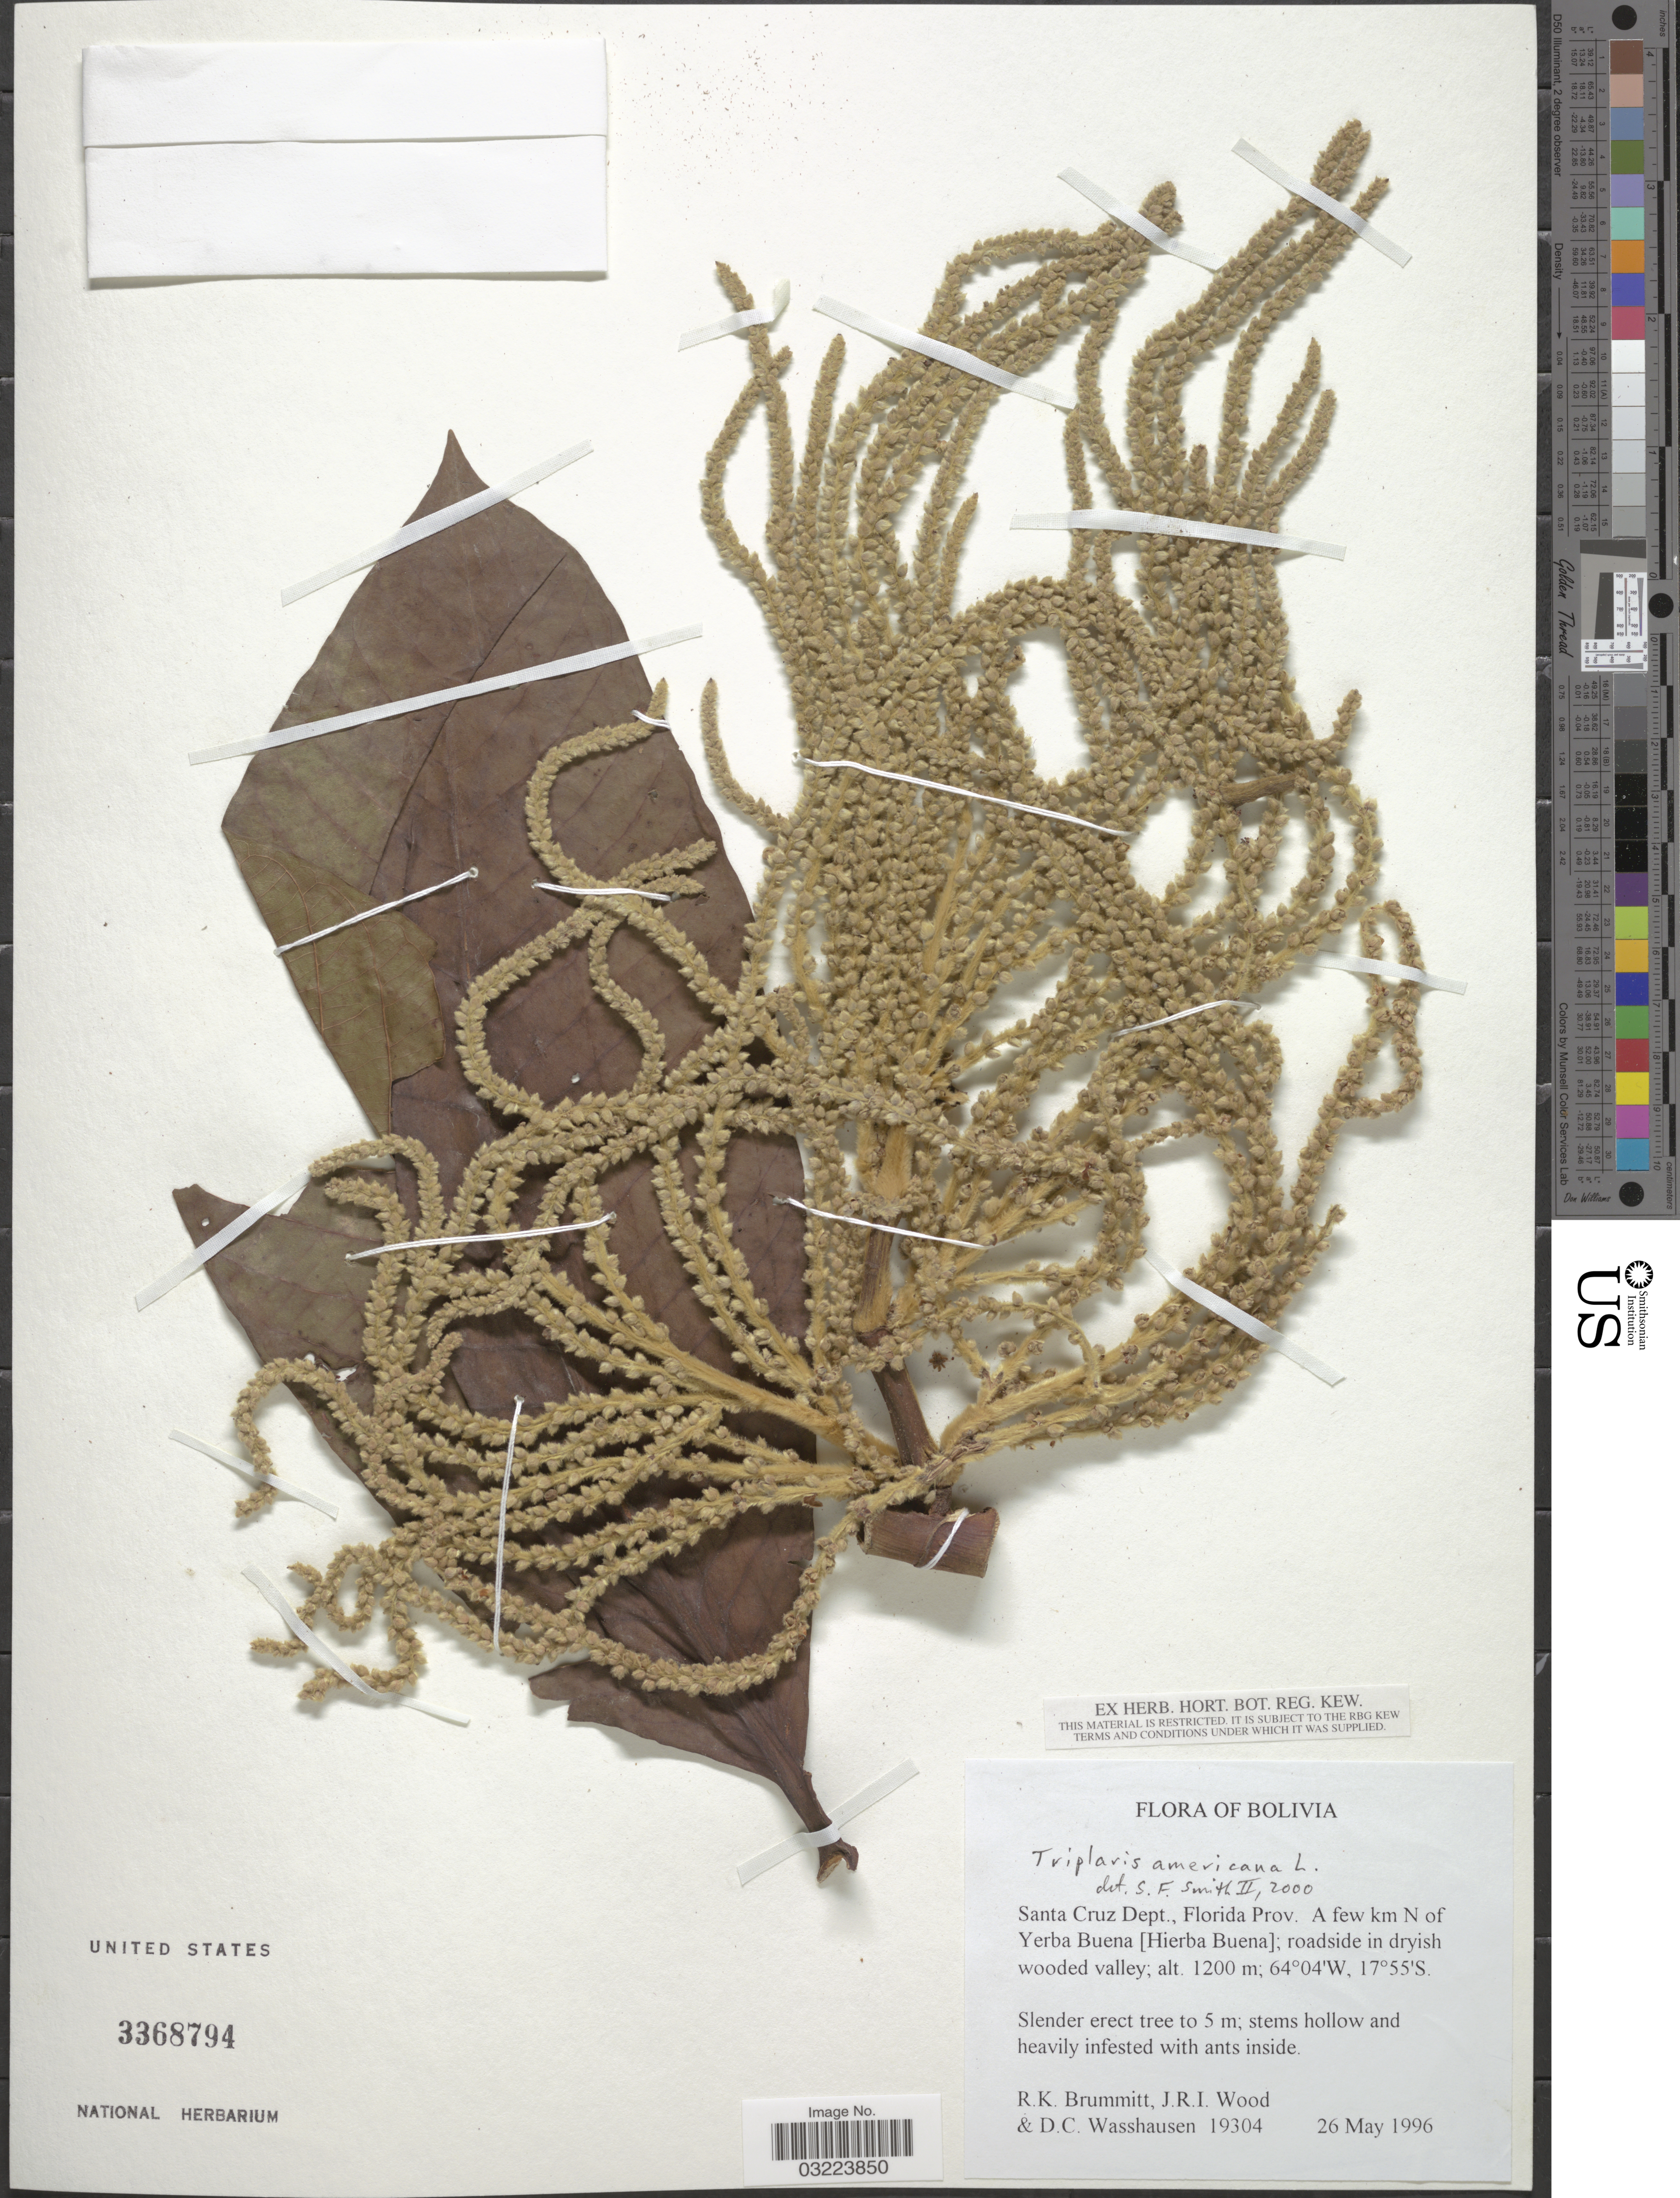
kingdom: Plantae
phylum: Tracheophyta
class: Magnoliopsida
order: Caryophyllales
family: Polygonaceae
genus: Triplaris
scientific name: Triplaris americana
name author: L.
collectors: R. K. Brummitt, J. R. I. Wood & D. C. Wasshausen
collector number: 19304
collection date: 1996-05-26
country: Bolivia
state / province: Santa Cruz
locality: Santa Cruz Dept., Florida Prov. A few km N of Yerba Buena [Hierba Buena].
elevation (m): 1200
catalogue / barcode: US 3368794